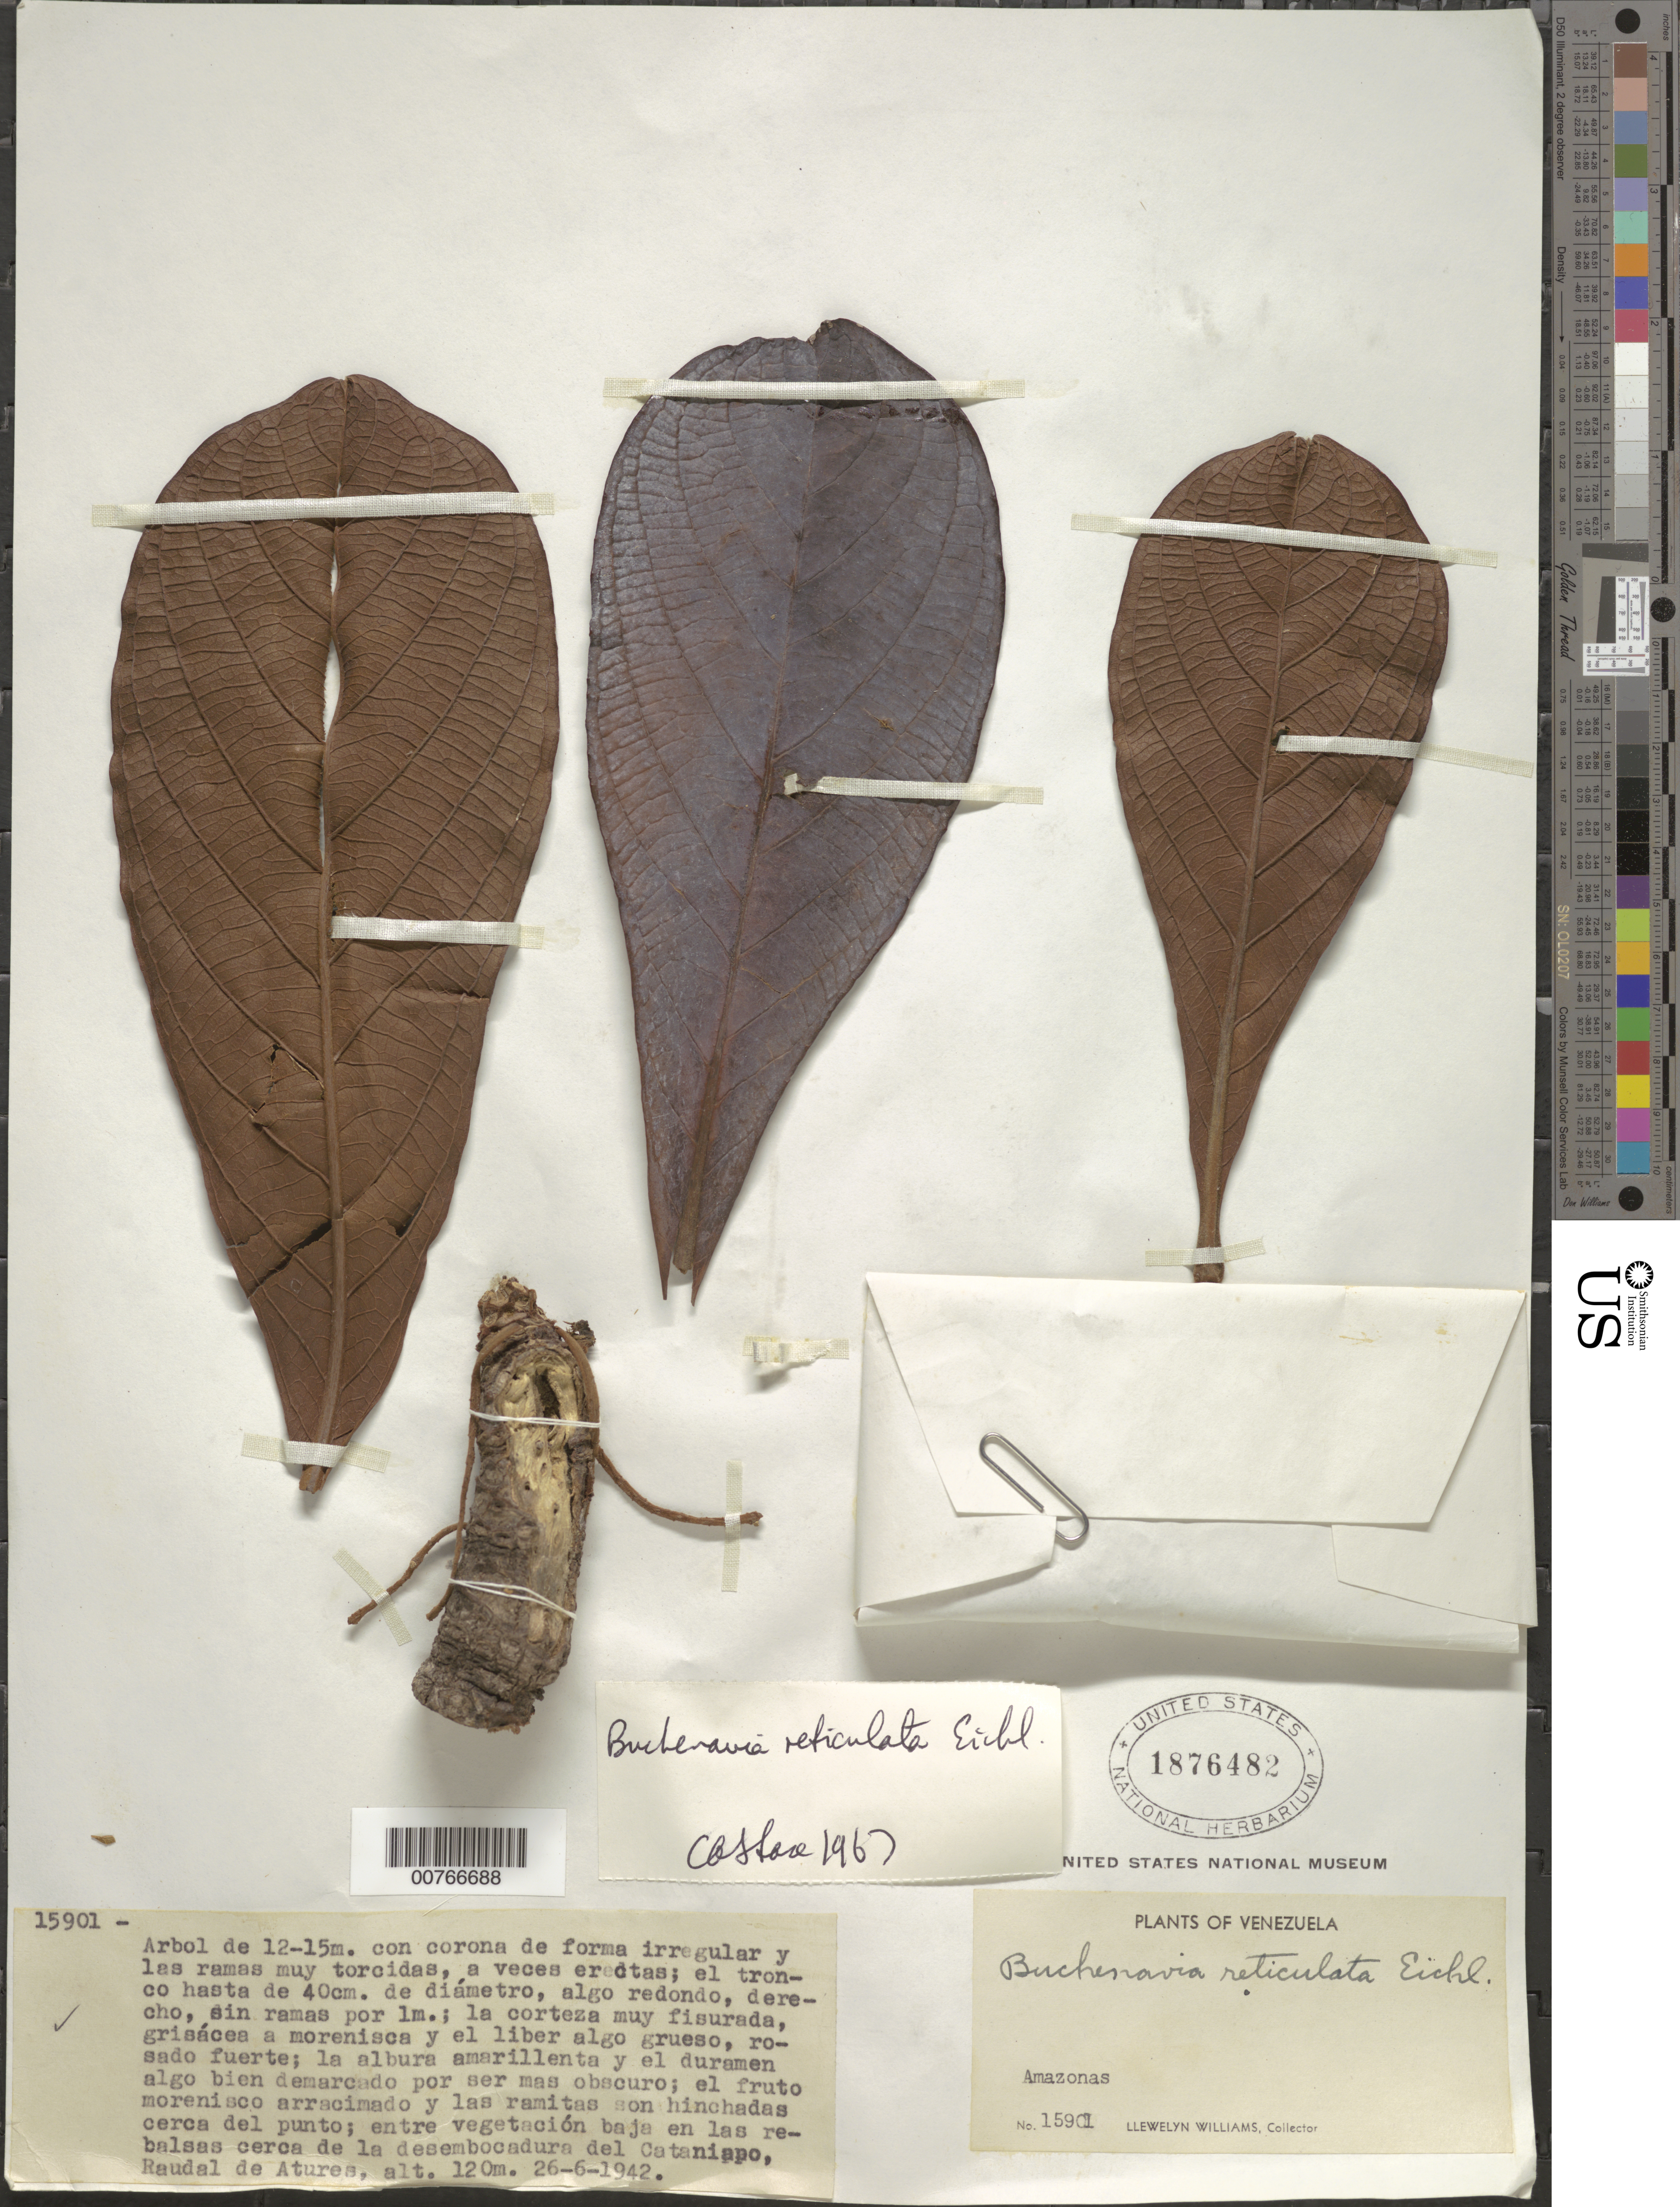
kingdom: Plantae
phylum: Tracheophyta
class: Magnoliopsida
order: Myrtales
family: Combretaceae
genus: Terminalia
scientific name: Terminalia pulcherrima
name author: (Exell & Stace) Gere & Boatwr.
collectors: Ll. Williams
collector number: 15901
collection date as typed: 26-Jun-42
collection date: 1942-06-26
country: Venezuela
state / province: Amazonas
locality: Raudal de Atures, Río Cantaniapo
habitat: Entre vegetación baja en las rebalsas cerca de la desembocadura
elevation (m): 120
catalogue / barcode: US 1876482